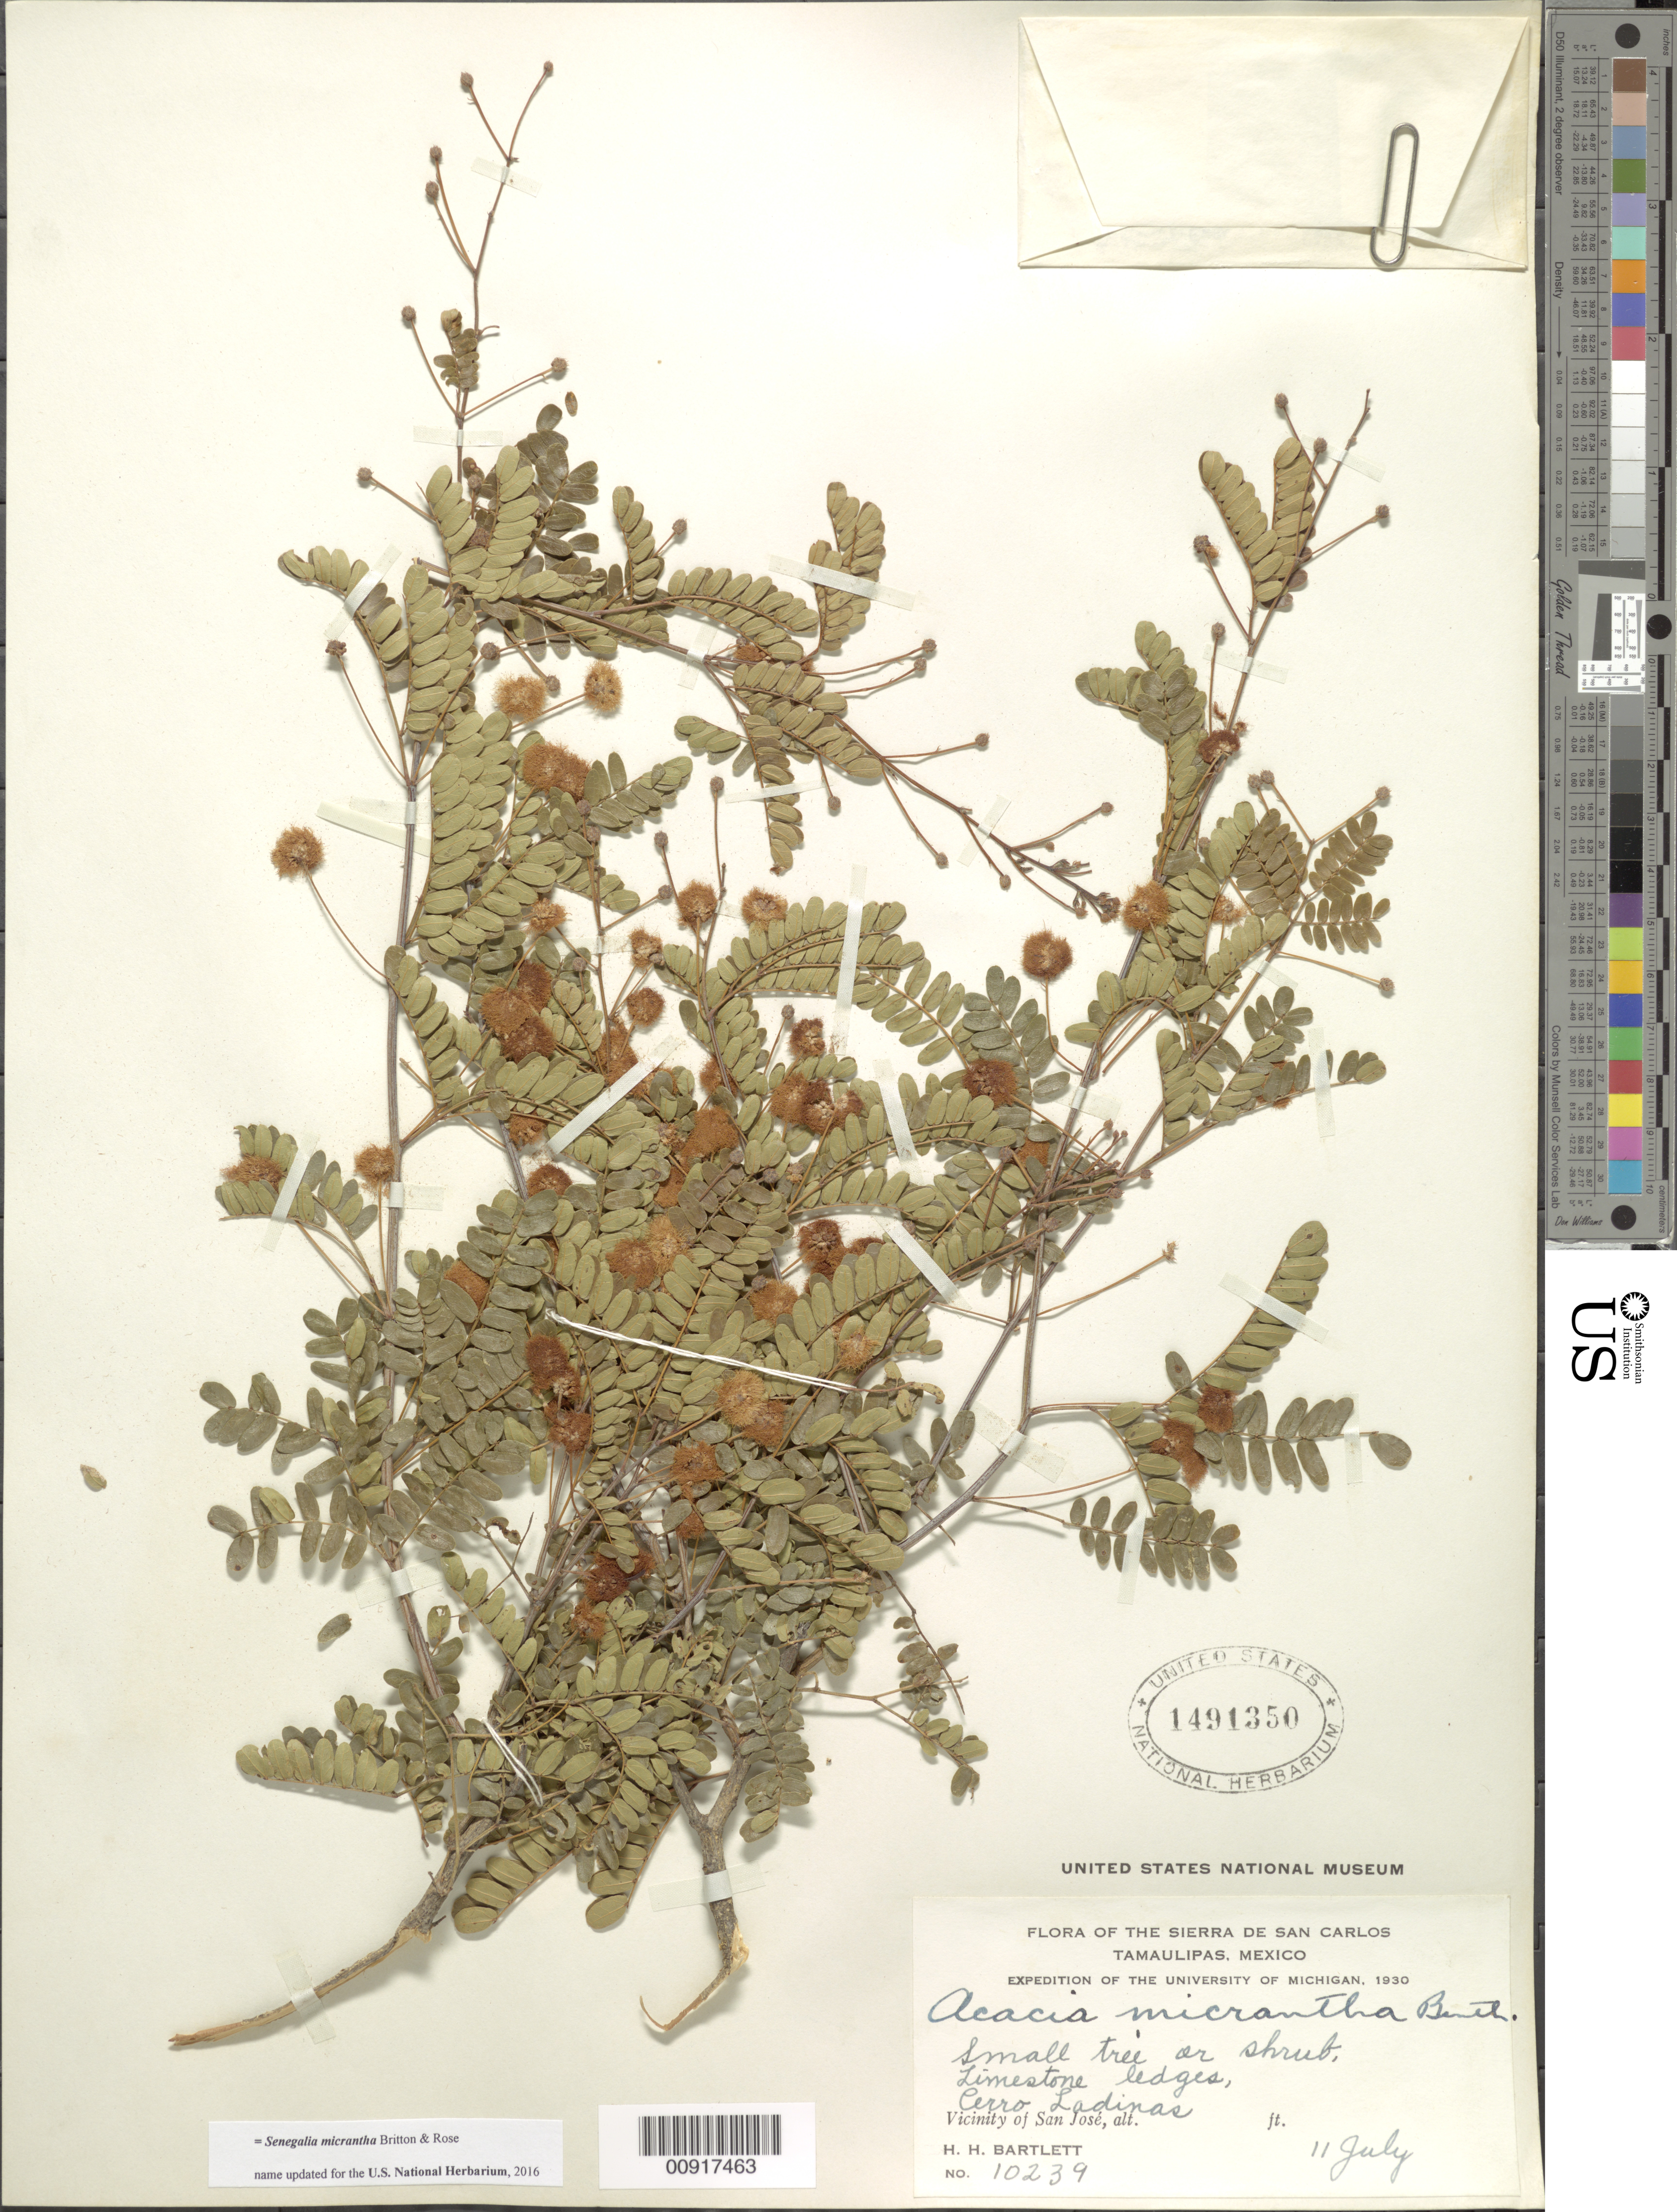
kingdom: Plantae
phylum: Tracheophyta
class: Magnoliopsida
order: Fabales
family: Fabaceae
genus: Senegalia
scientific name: Senegalia micrantha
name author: Britton & Rose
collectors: H. H. Bartlett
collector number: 10239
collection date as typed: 11 Jul 1930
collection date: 1930-07-11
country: Mexico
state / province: Tamaulipas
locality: Cerro Ladinas, vicinity of San José.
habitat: Limestone ledges.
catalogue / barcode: US 1491350